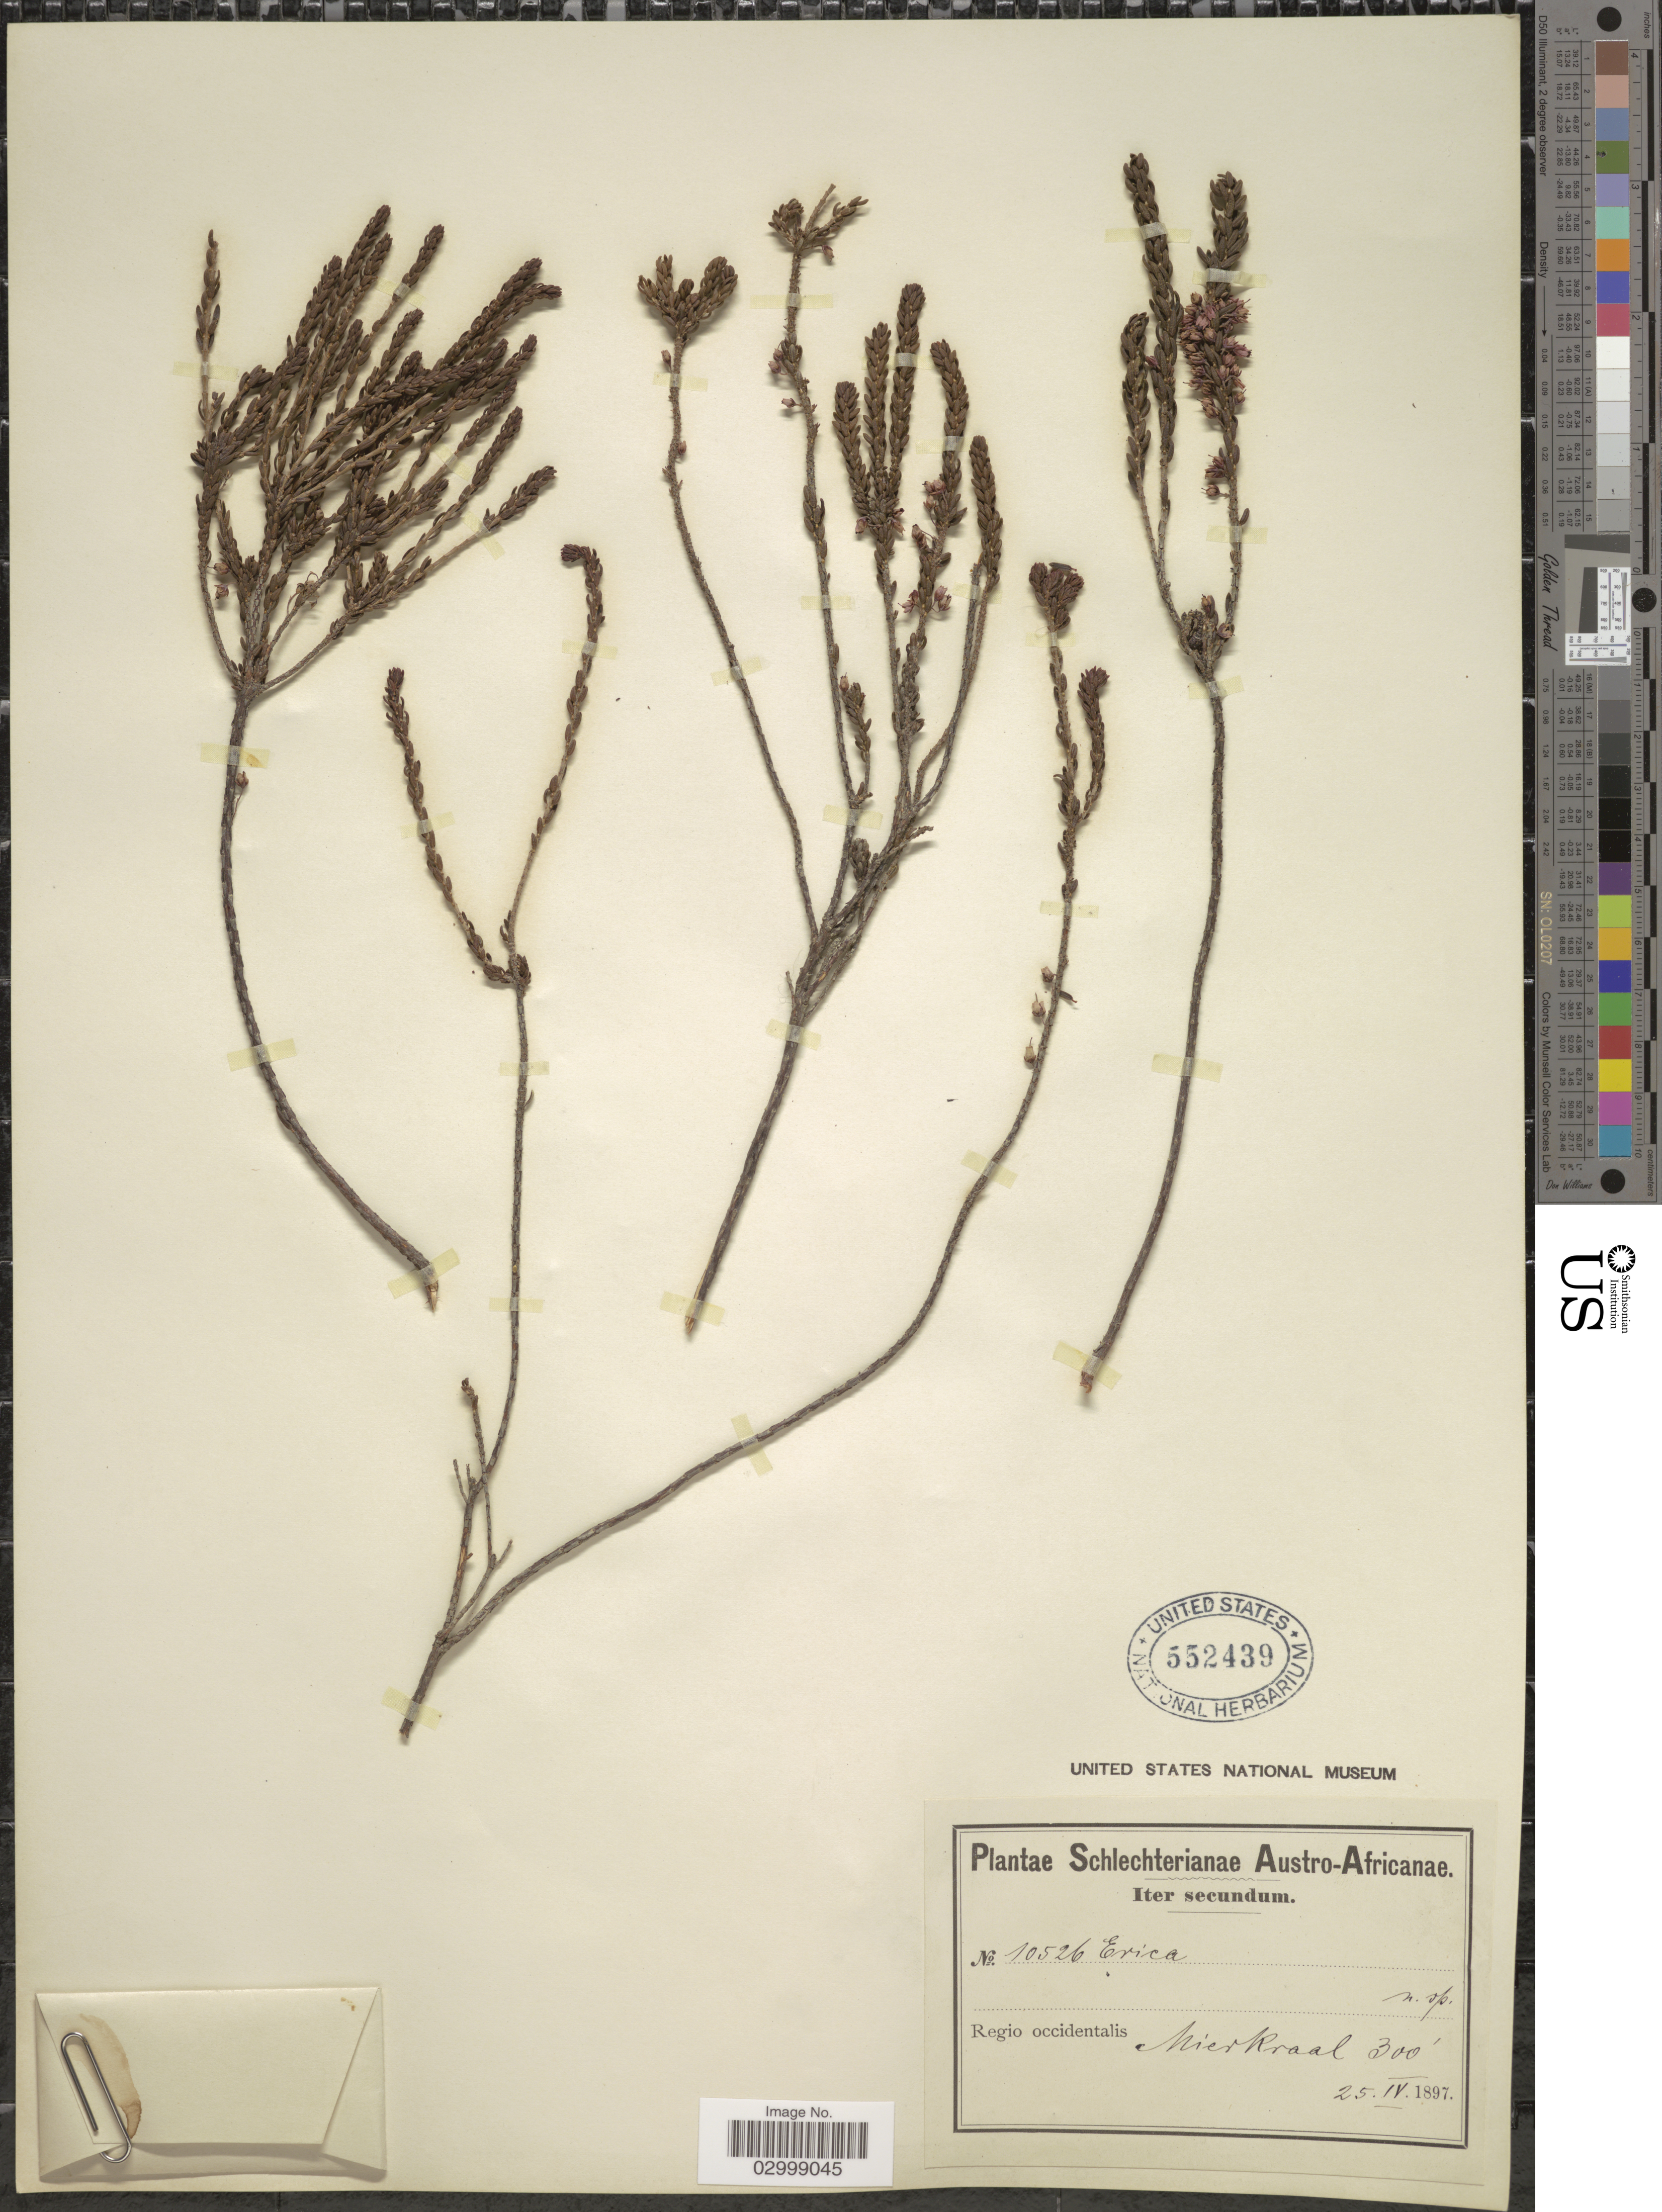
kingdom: Plantae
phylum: Tracheophyta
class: Magnoliopsida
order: Ericales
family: Ericaceae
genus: Erica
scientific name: Erica sp.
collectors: Schlechter, --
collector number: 10526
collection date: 1897-04-25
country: South Africa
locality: Austro-Africanae, Regio occidentalis, Nierkraal.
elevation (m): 91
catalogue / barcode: US 552439